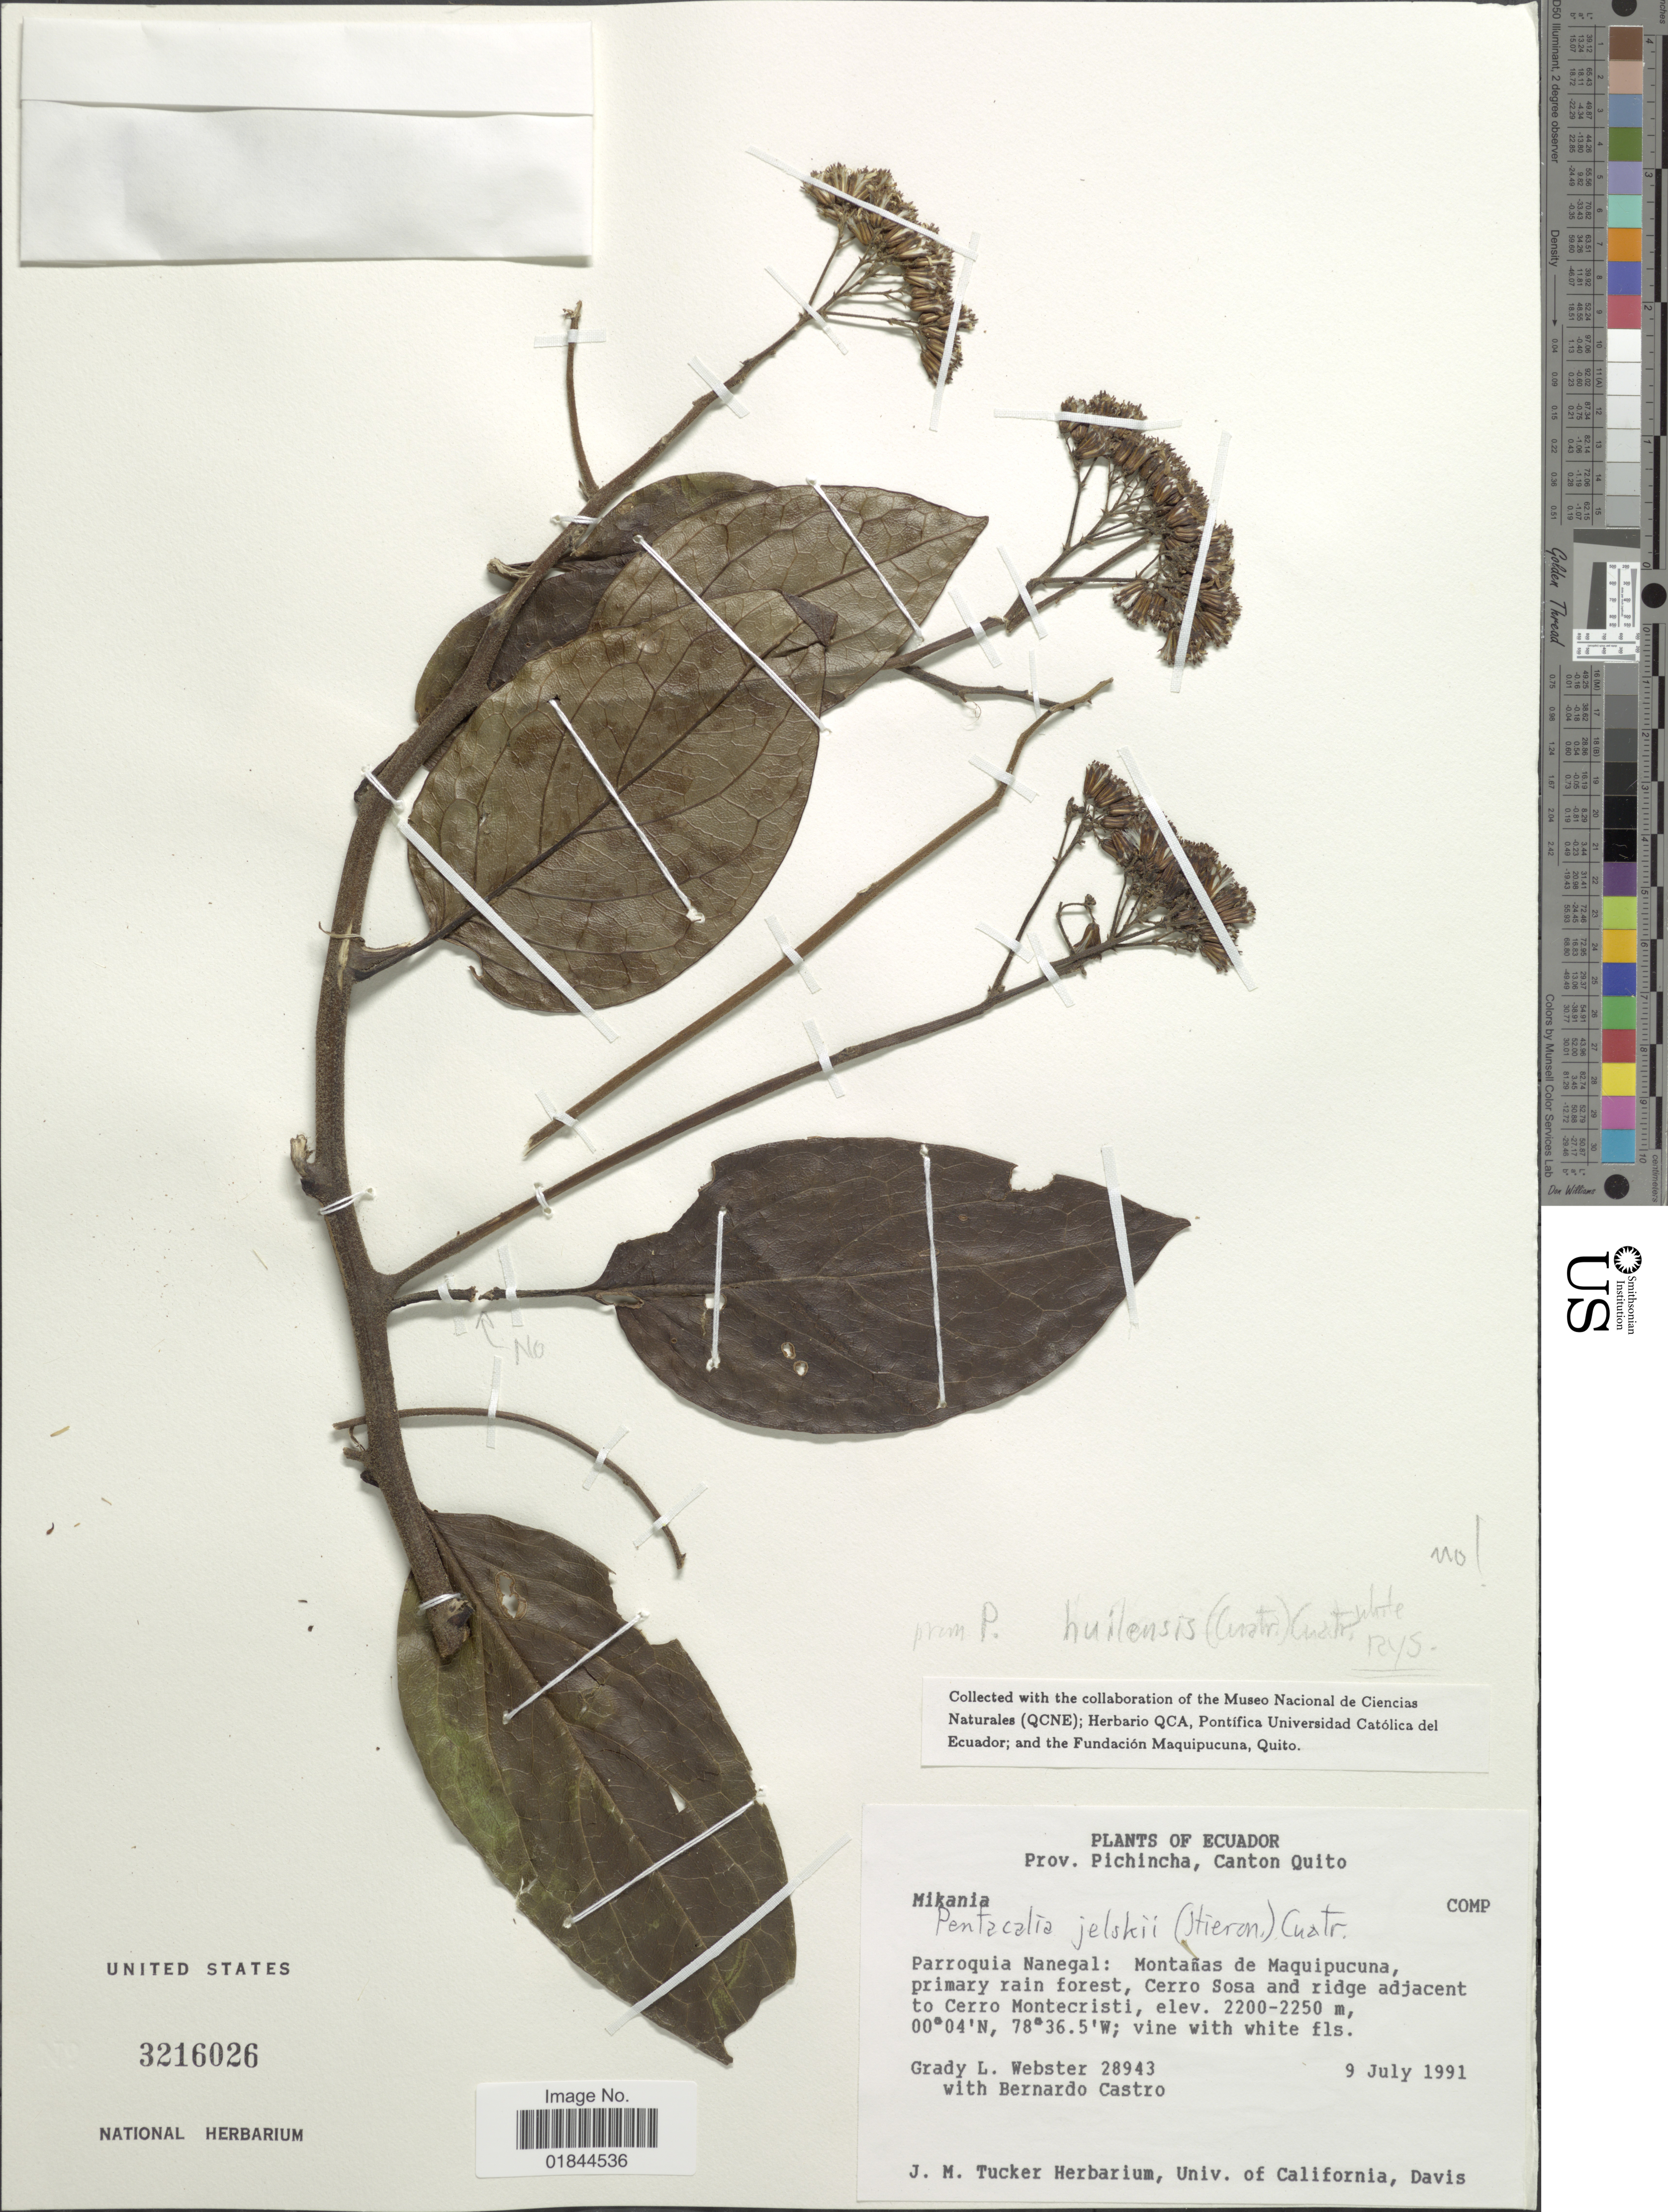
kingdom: Plantae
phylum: Tracheophyta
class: Magnoliopsida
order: Asterales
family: Asteraceae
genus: Pentacalia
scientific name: Pentacalia huilensis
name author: (Cuatrec.) Cuatrec.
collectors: G. L. Webster & B. Castro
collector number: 28943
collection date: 1991-07-09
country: Ecuador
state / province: Pichincha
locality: Canton Quito, Parroquia Nanegal, Montanas de Maquipucuna, Cerro Sosa and ridge adjacent to Cerro Montecristi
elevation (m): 2200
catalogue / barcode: US 3216026